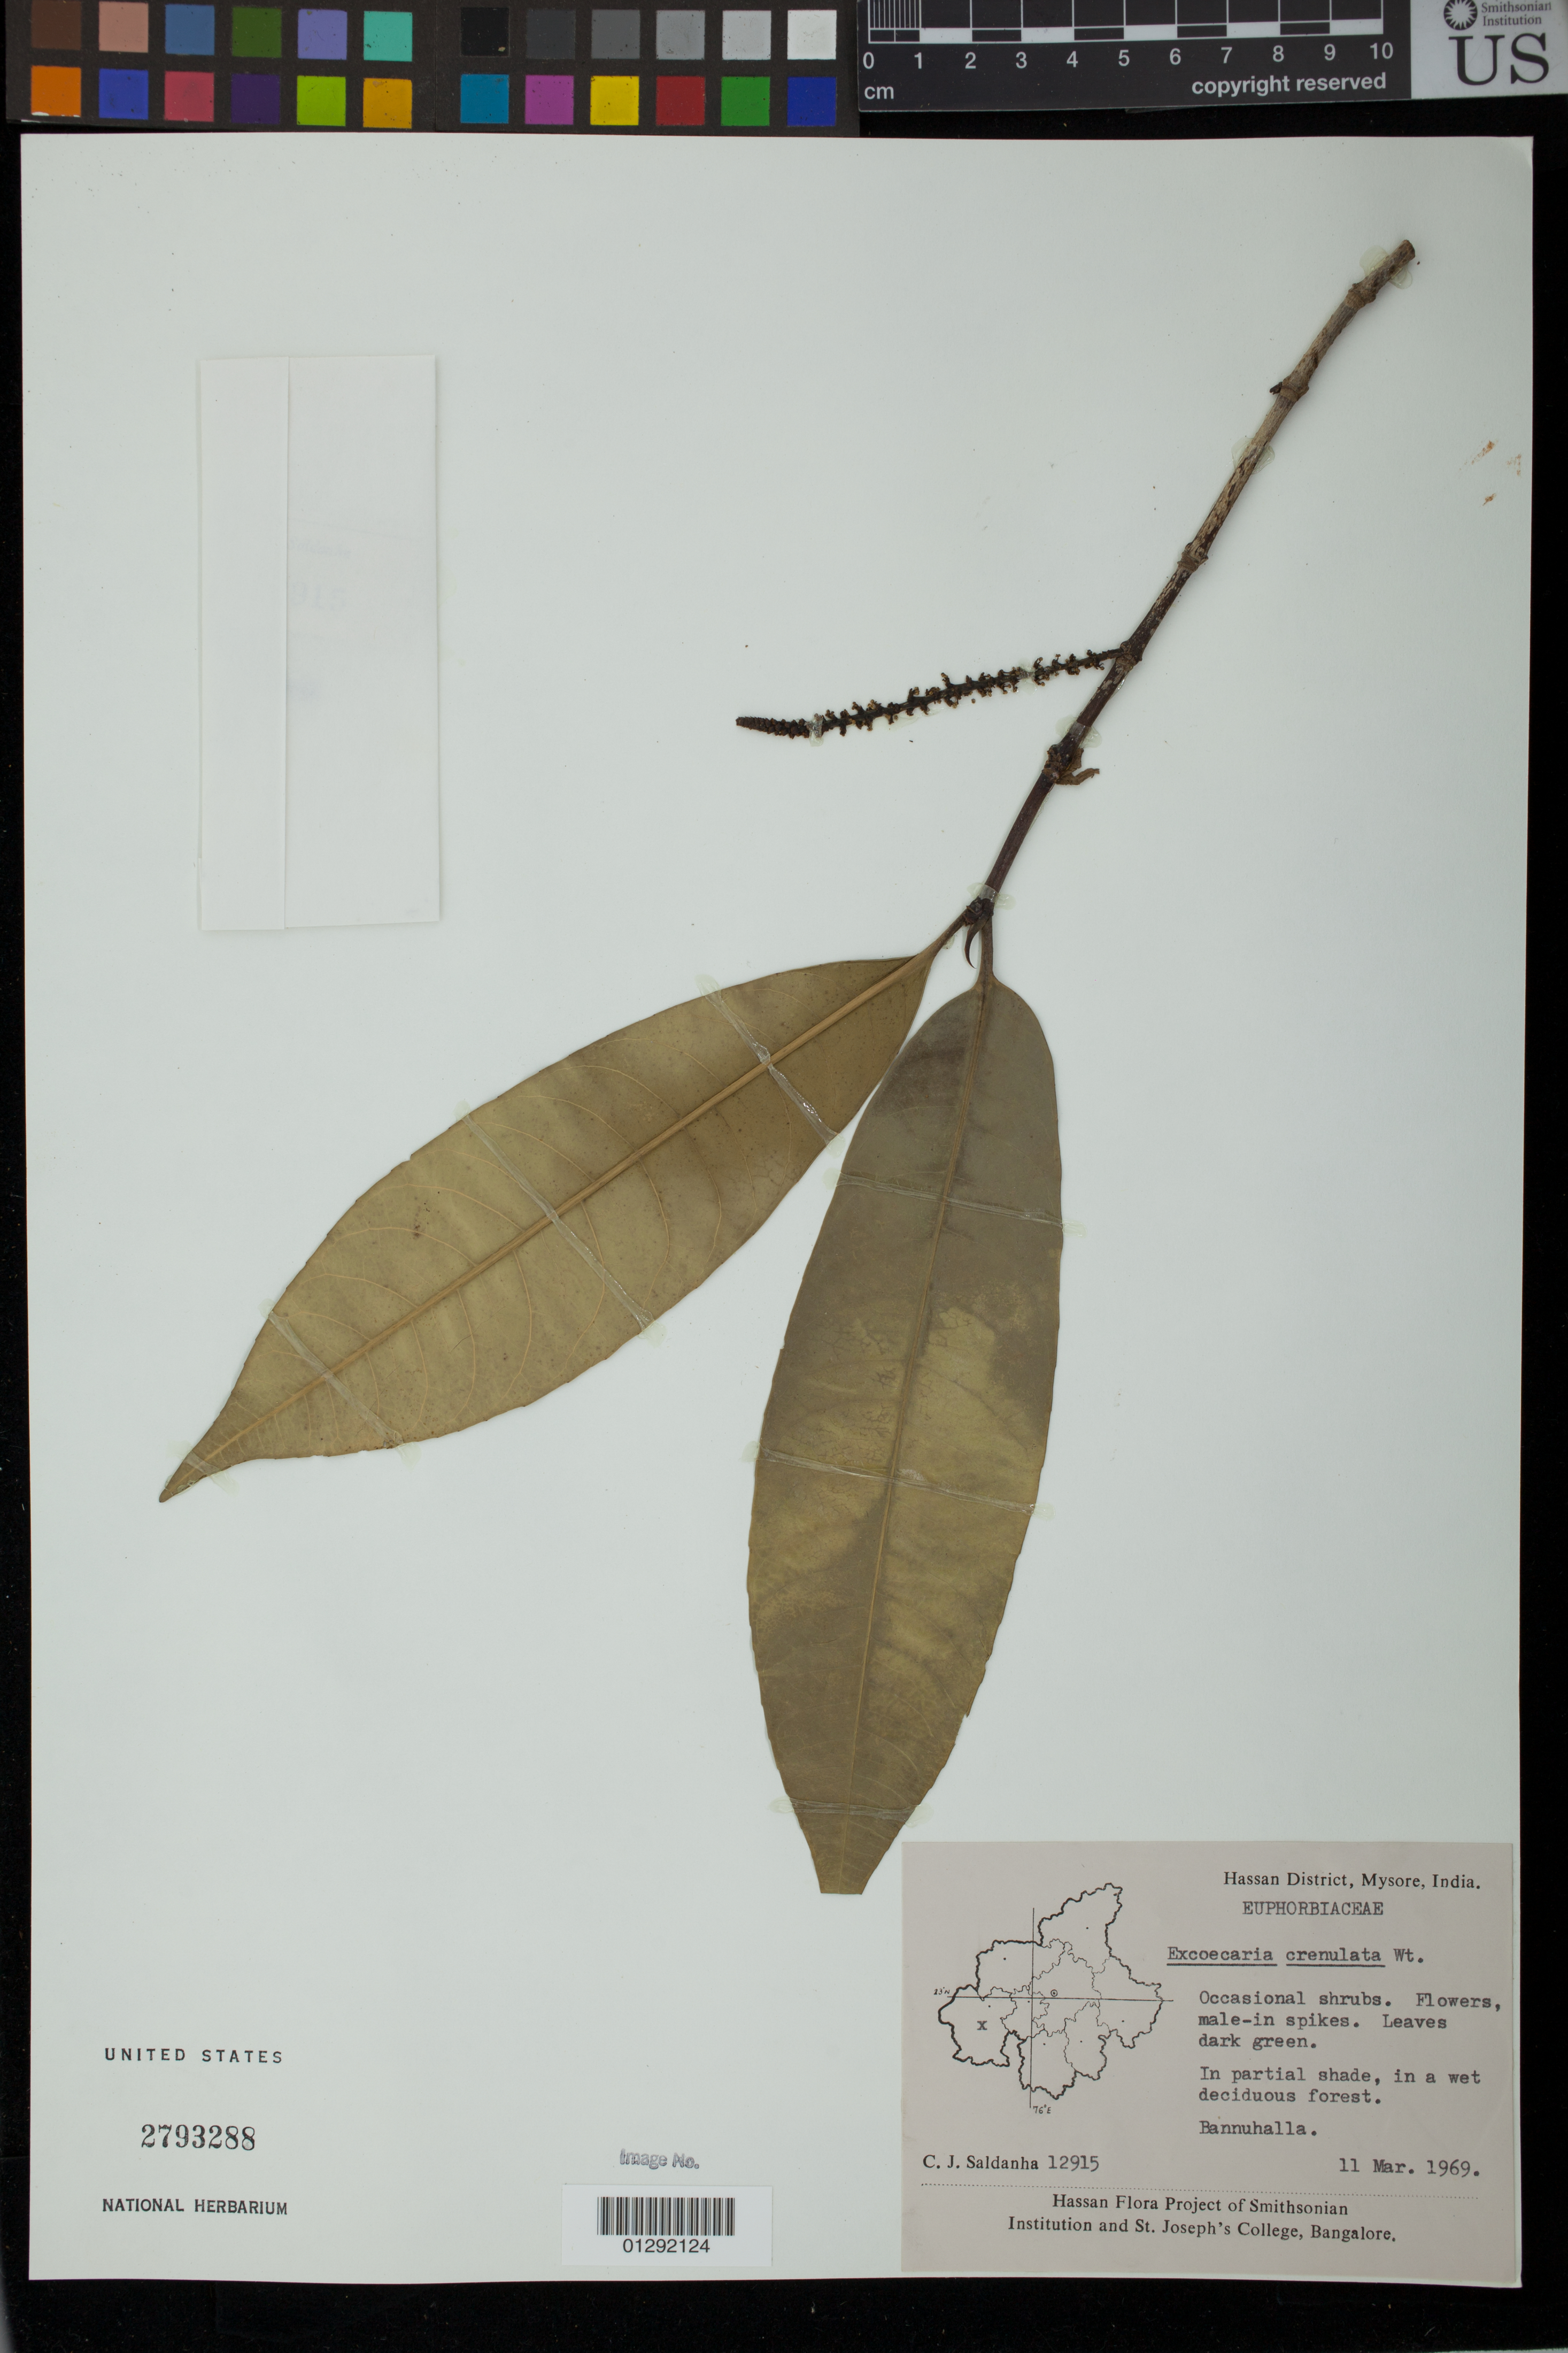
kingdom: Plantae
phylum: Tracheophyta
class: Magnoliopsida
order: Malpighiales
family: Euphorbiaceae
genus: Excoecaria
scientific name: Excoecaria crenulata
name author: Wight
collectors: C. J. Saldanha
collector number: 12915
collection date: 1969-03-11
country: India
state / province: Karnataka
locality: Hassan District: Mysore: Bannuhalla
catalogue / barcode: US 2793288